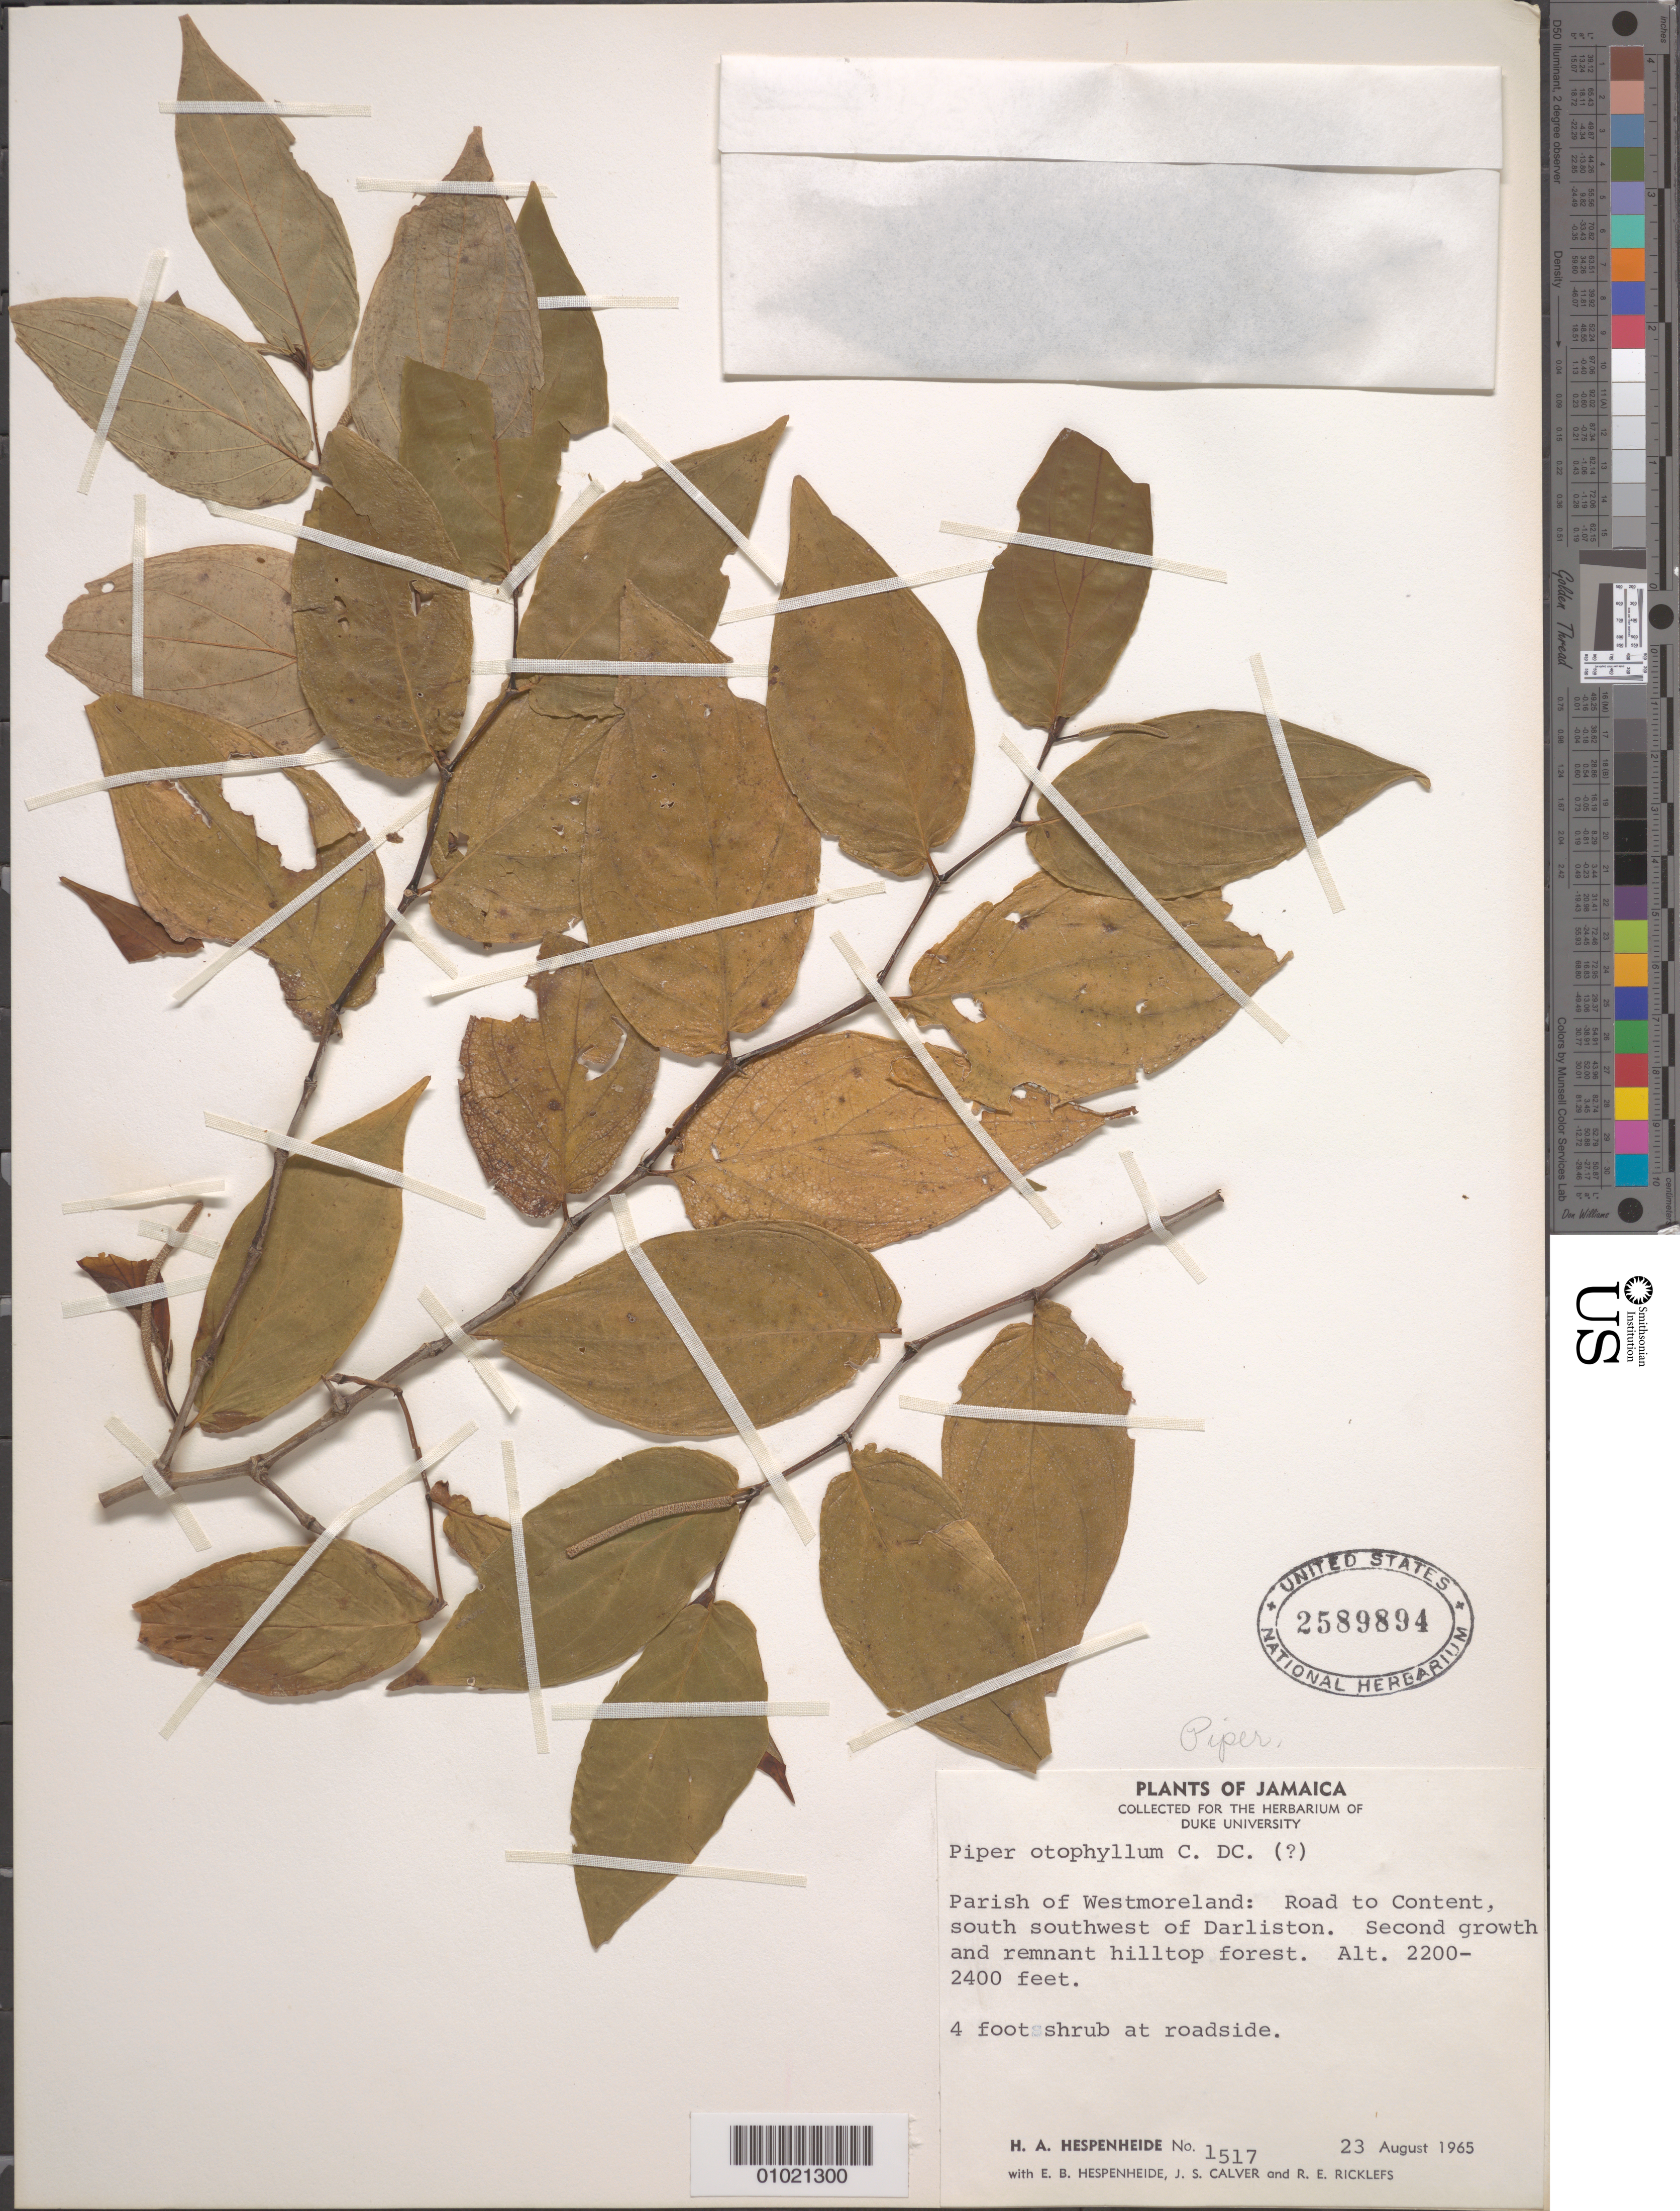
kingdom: Plantae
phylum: Tracheophyta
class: Magnoliopsida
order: Piperales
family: Piperaceae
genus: Piper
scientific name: Piper otophyllum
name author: C. DC.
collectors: H. A. Hespenheide, E. Hespenheide, J. Calver & R. Ricklefs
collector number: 1517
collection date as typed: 23 Aug 1965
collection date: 1965-08-23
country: Jamaica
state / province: Westmoreland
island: Jamaica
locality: Road to Content, south southwest of Darliston. Second growth and remnant hilltop forest.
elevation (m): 671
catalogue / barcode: US 2589894